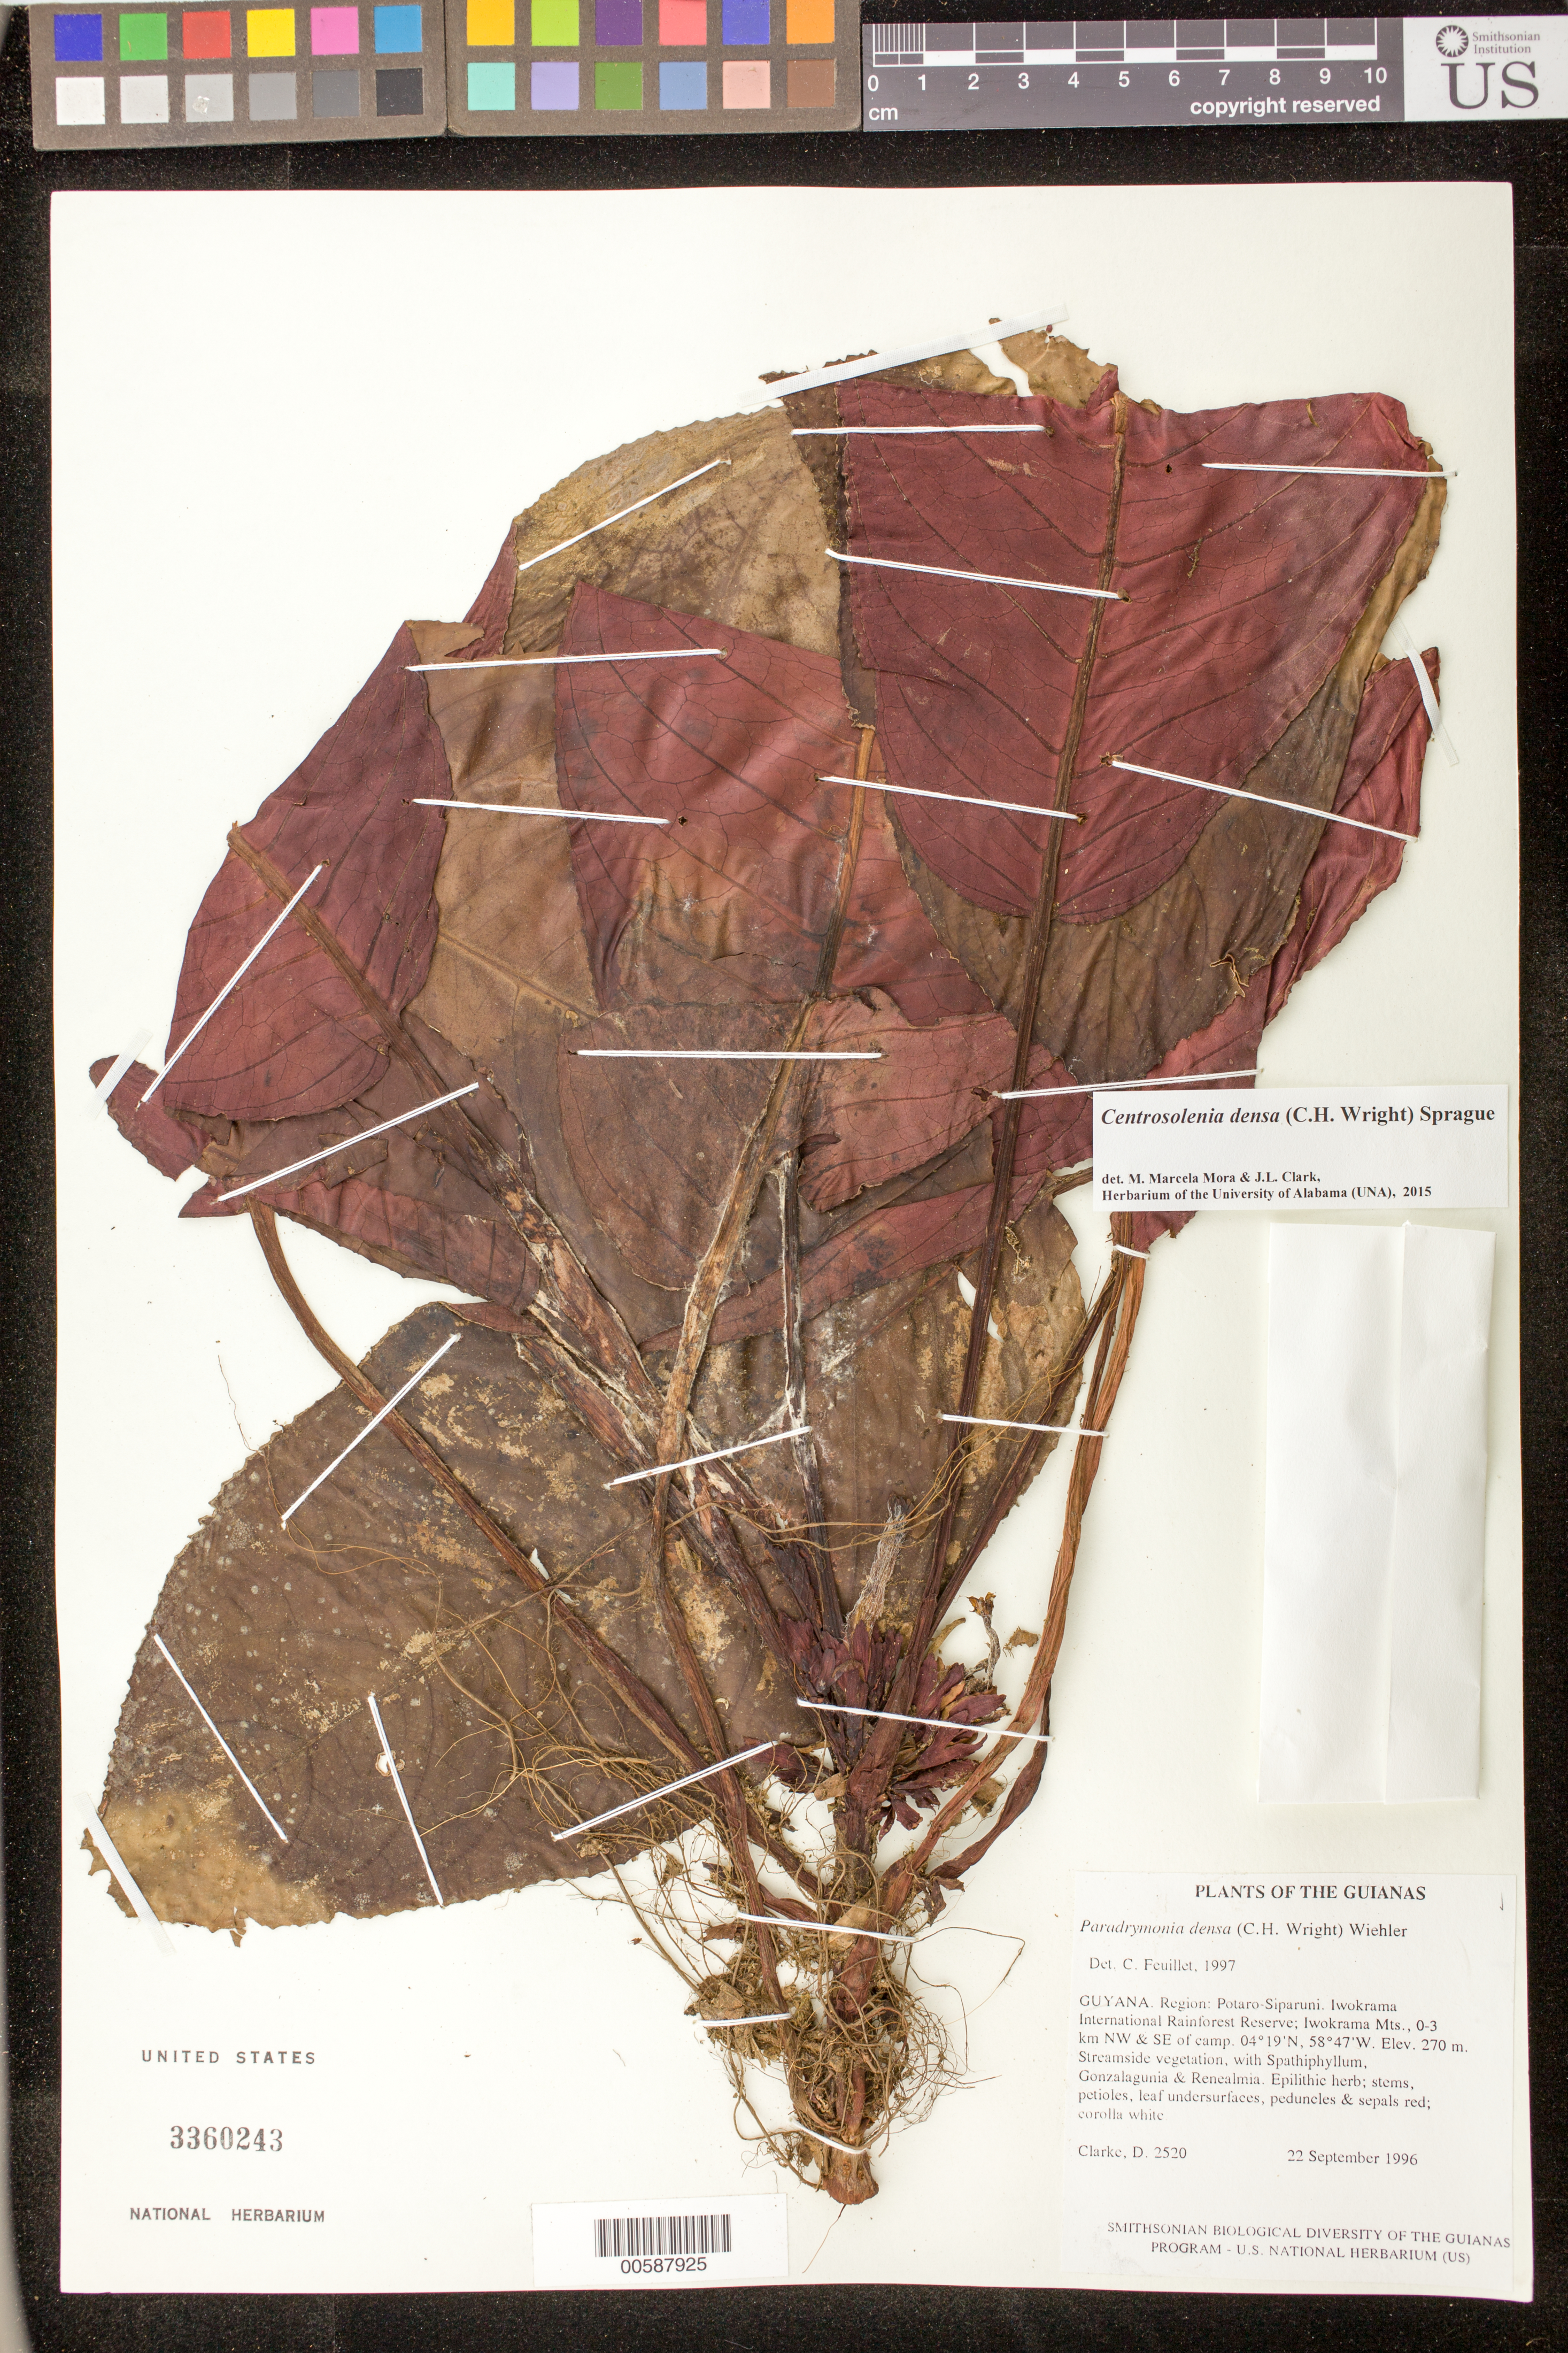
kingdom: Plantae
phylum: Tracheophyta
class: Magnoliopsida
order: Lamiales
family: Gesneriaceae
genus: Centrosolenia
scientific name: Centrosolenia densa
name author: (C.H. Wright) Sprague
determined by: Mora, M. M.; Clark, J. L.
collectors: H. D. Clarke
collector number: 2520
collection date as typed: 22 Sep 1996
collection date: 1996-09-22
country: Guyana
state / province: Potaro-Siparuni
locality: Iwokrama International Rainforest Reserve; Iwokrama Mts., 0-3 km NW & SE of camp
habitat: Streamside vegetation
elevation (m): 270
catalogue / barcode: US 3360243